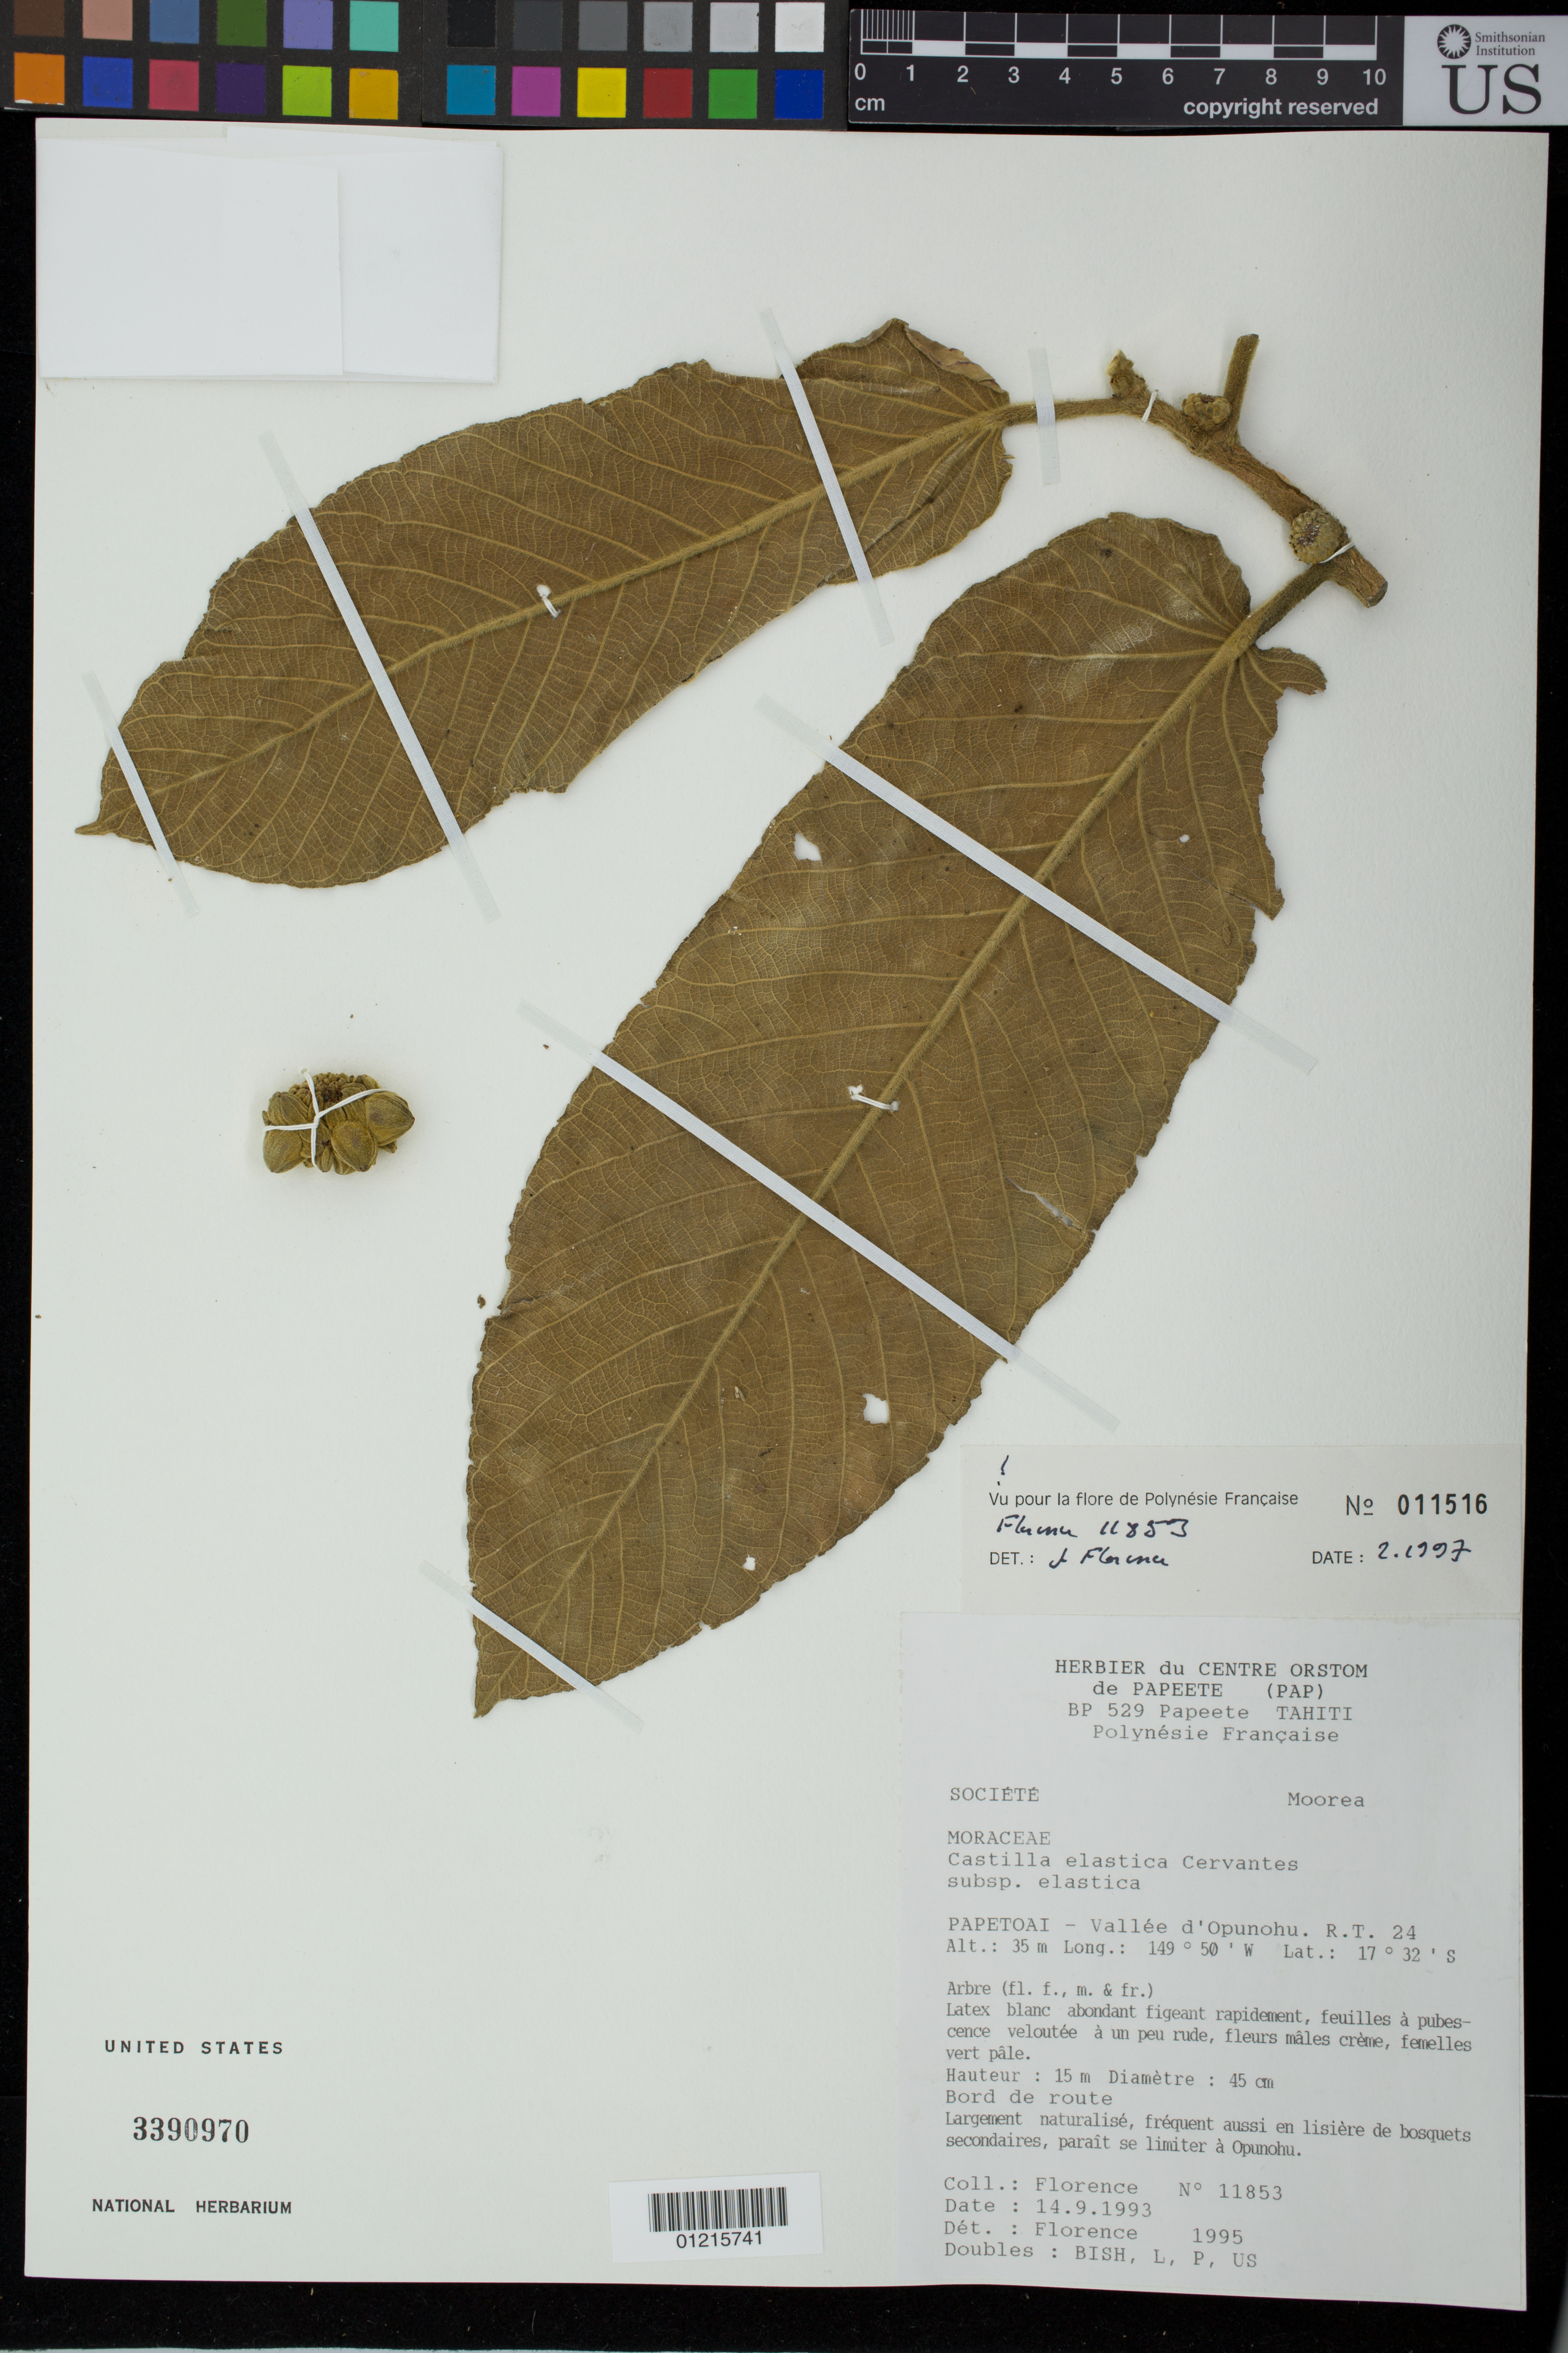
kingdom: Plantae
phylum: Tracheophyta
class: Magnoliopsida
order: Rosales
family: Moraceae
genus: Castilla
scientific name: Castilla elastica var. elastica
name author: Sessé ex Cerv.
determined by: Florence, J.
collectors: J. Florence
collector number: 11853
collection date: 1993-09-14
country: French Polynesia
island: Moorea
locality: Papetoai - vallèe d'Opunohu. R.T. 24.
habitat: frèquent aussi en lisière de bosquets secondaires.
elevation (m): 35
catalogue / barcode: US 3390970